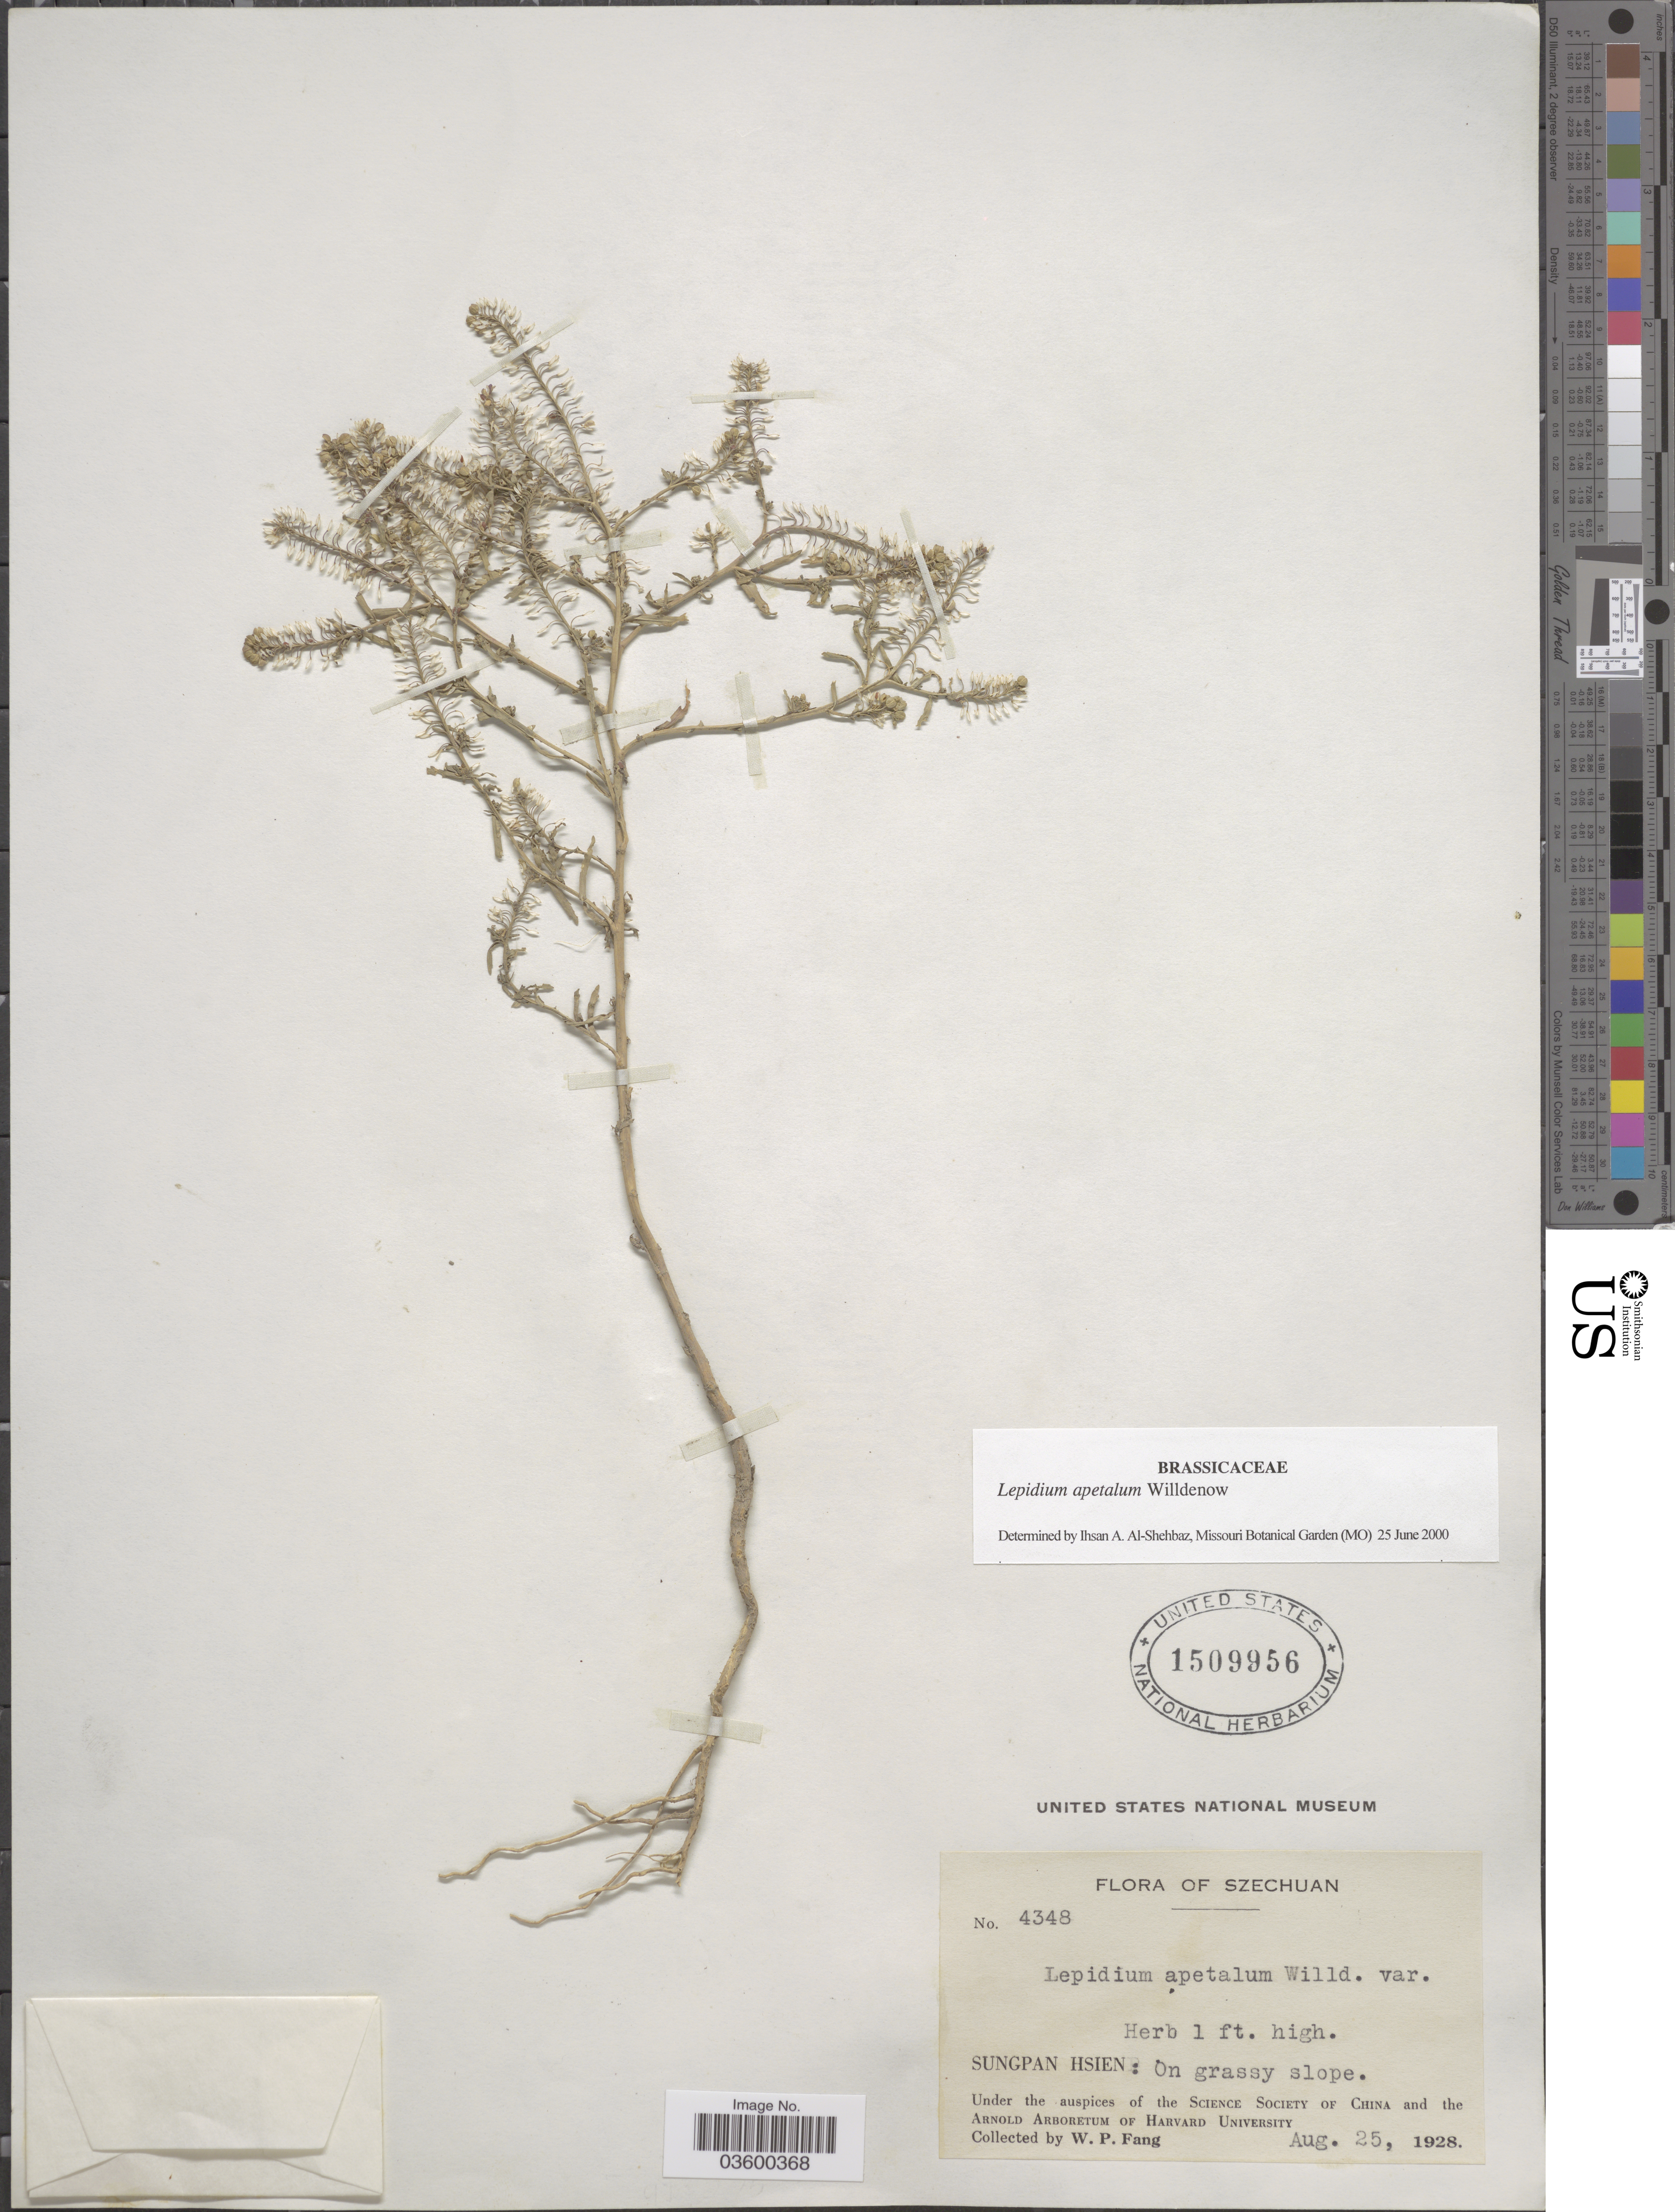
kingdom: Plantae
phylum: Tracheophyta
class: Magnoliopsida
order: Brassicales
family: Brassicaceae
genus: Lepidium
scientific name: Lepidium apetalum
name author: Willd.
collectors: W. P. Fang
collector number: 4348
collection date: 1928-08-25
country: China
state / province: Sichuan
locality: Szechuan. Sungpan Hsien.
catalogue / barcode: US 1509956